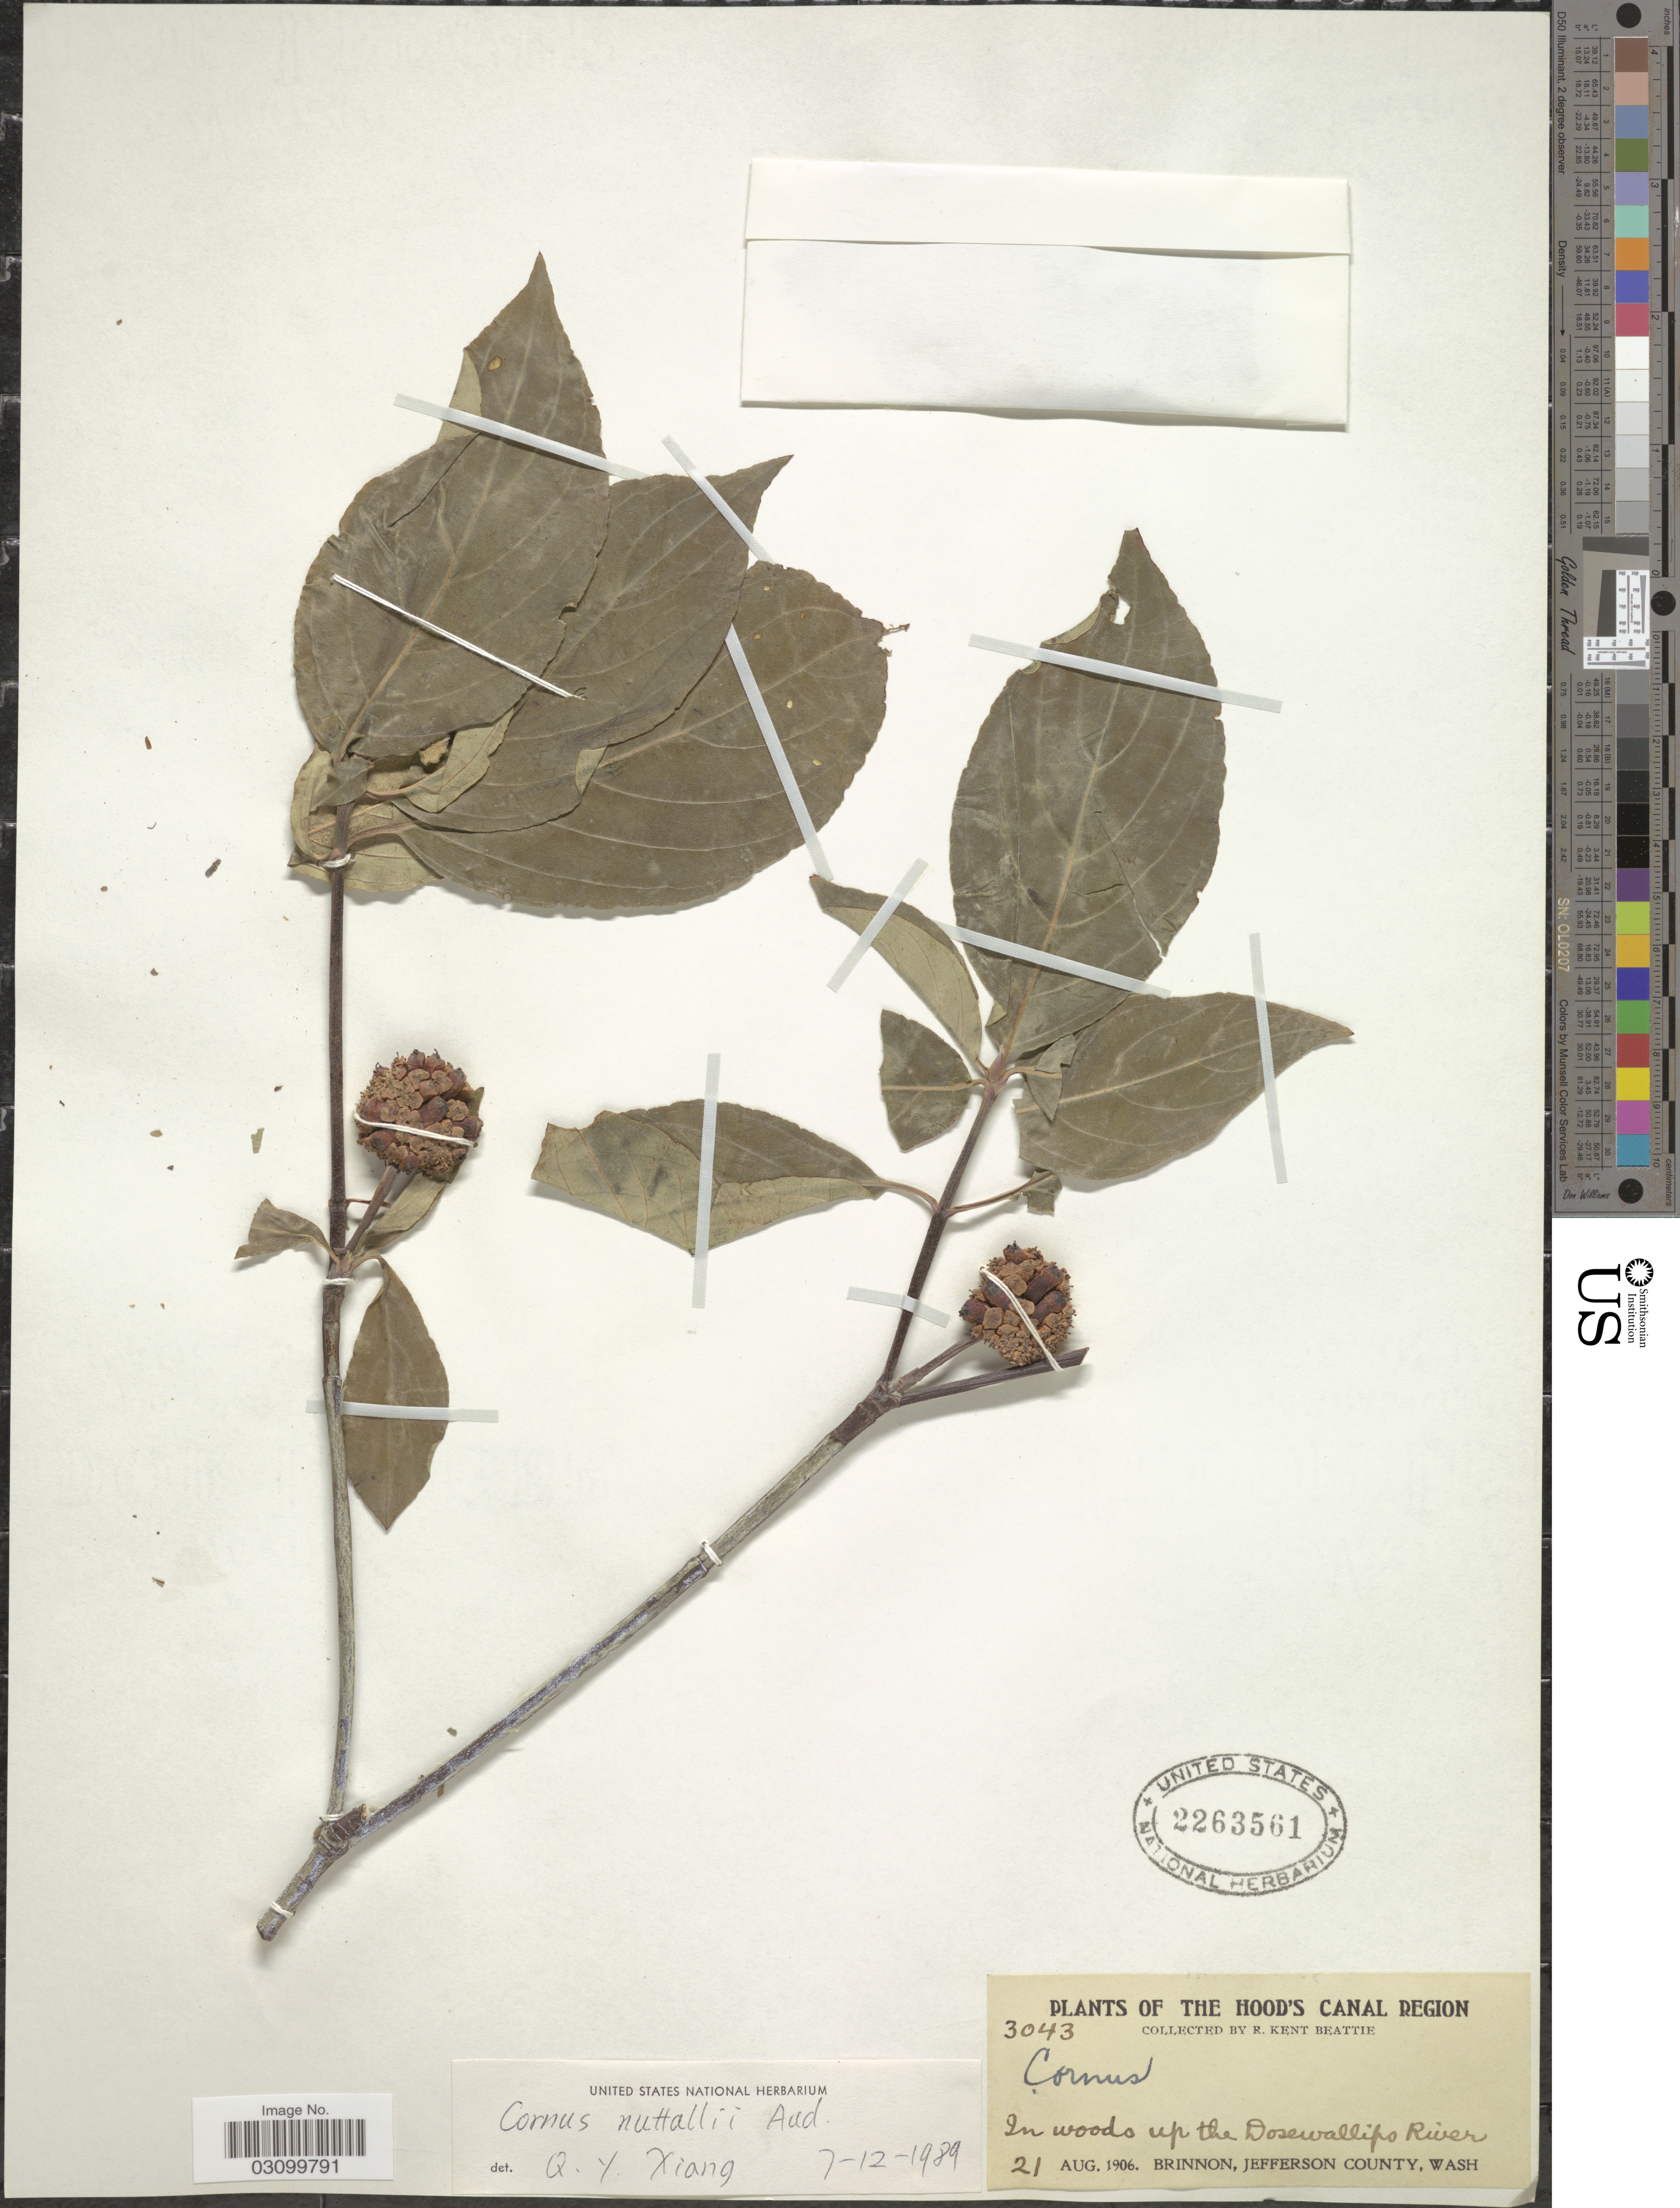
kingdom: Plantae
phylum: Tracheophyta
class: Magnoliopsida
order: Cornales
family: Cornaceae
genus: Cornus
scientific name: Cornus nuttallii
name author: Audubon ex Torr. & A. Gray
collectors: R. K. Beattie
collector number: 3043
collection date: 1906-08-21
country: United States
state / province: Washington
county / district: Jefferson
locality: The Hood's Canal Region. In woods up the Dosewallips River. Brinnon, Jefferson County.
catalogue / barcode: US 2263561